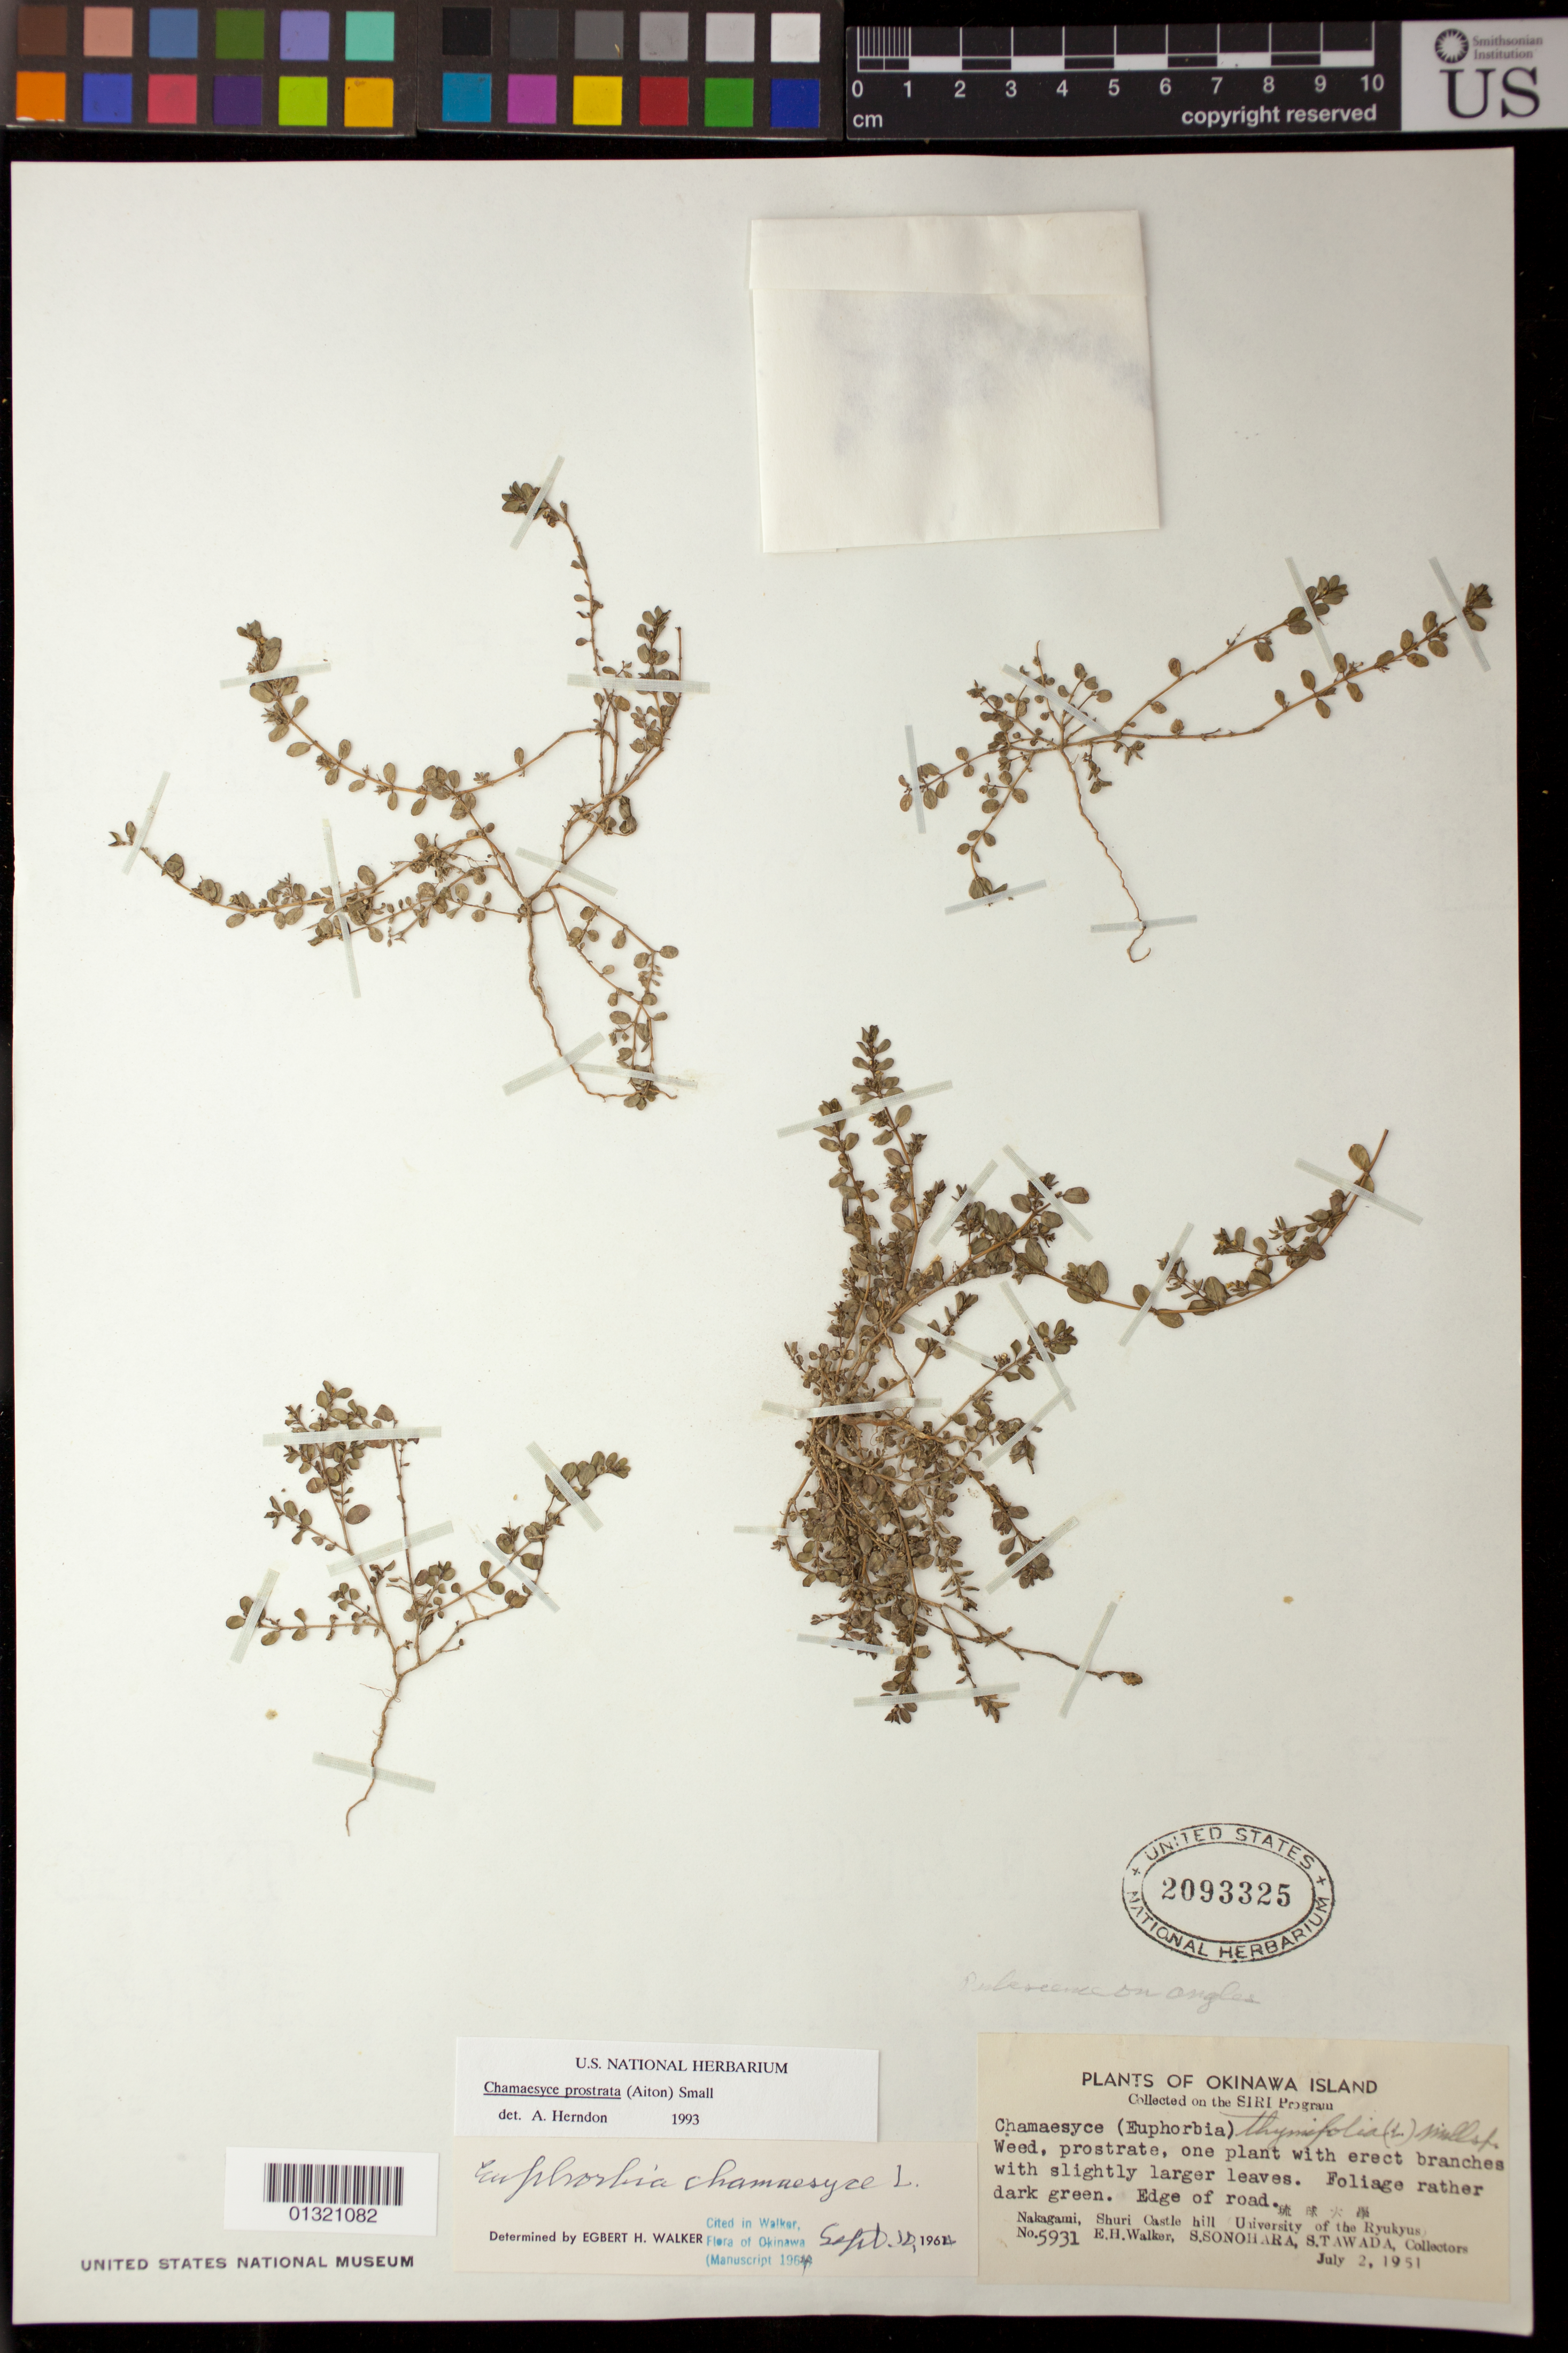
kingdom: Plantae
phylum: Tracheophyta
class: Magnoliopsida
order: Malpighiales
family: Euphorbiaceae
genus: Euphorbia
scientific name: Euphorbia prostrata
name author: Aiton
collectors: E. H. Walker, S. Sonohara & S. Tawada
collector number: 5931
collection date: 1951-07-02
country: Japan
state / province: Okinawa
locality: Nakagami. Shuri Castle hill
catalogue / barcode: US 2093325